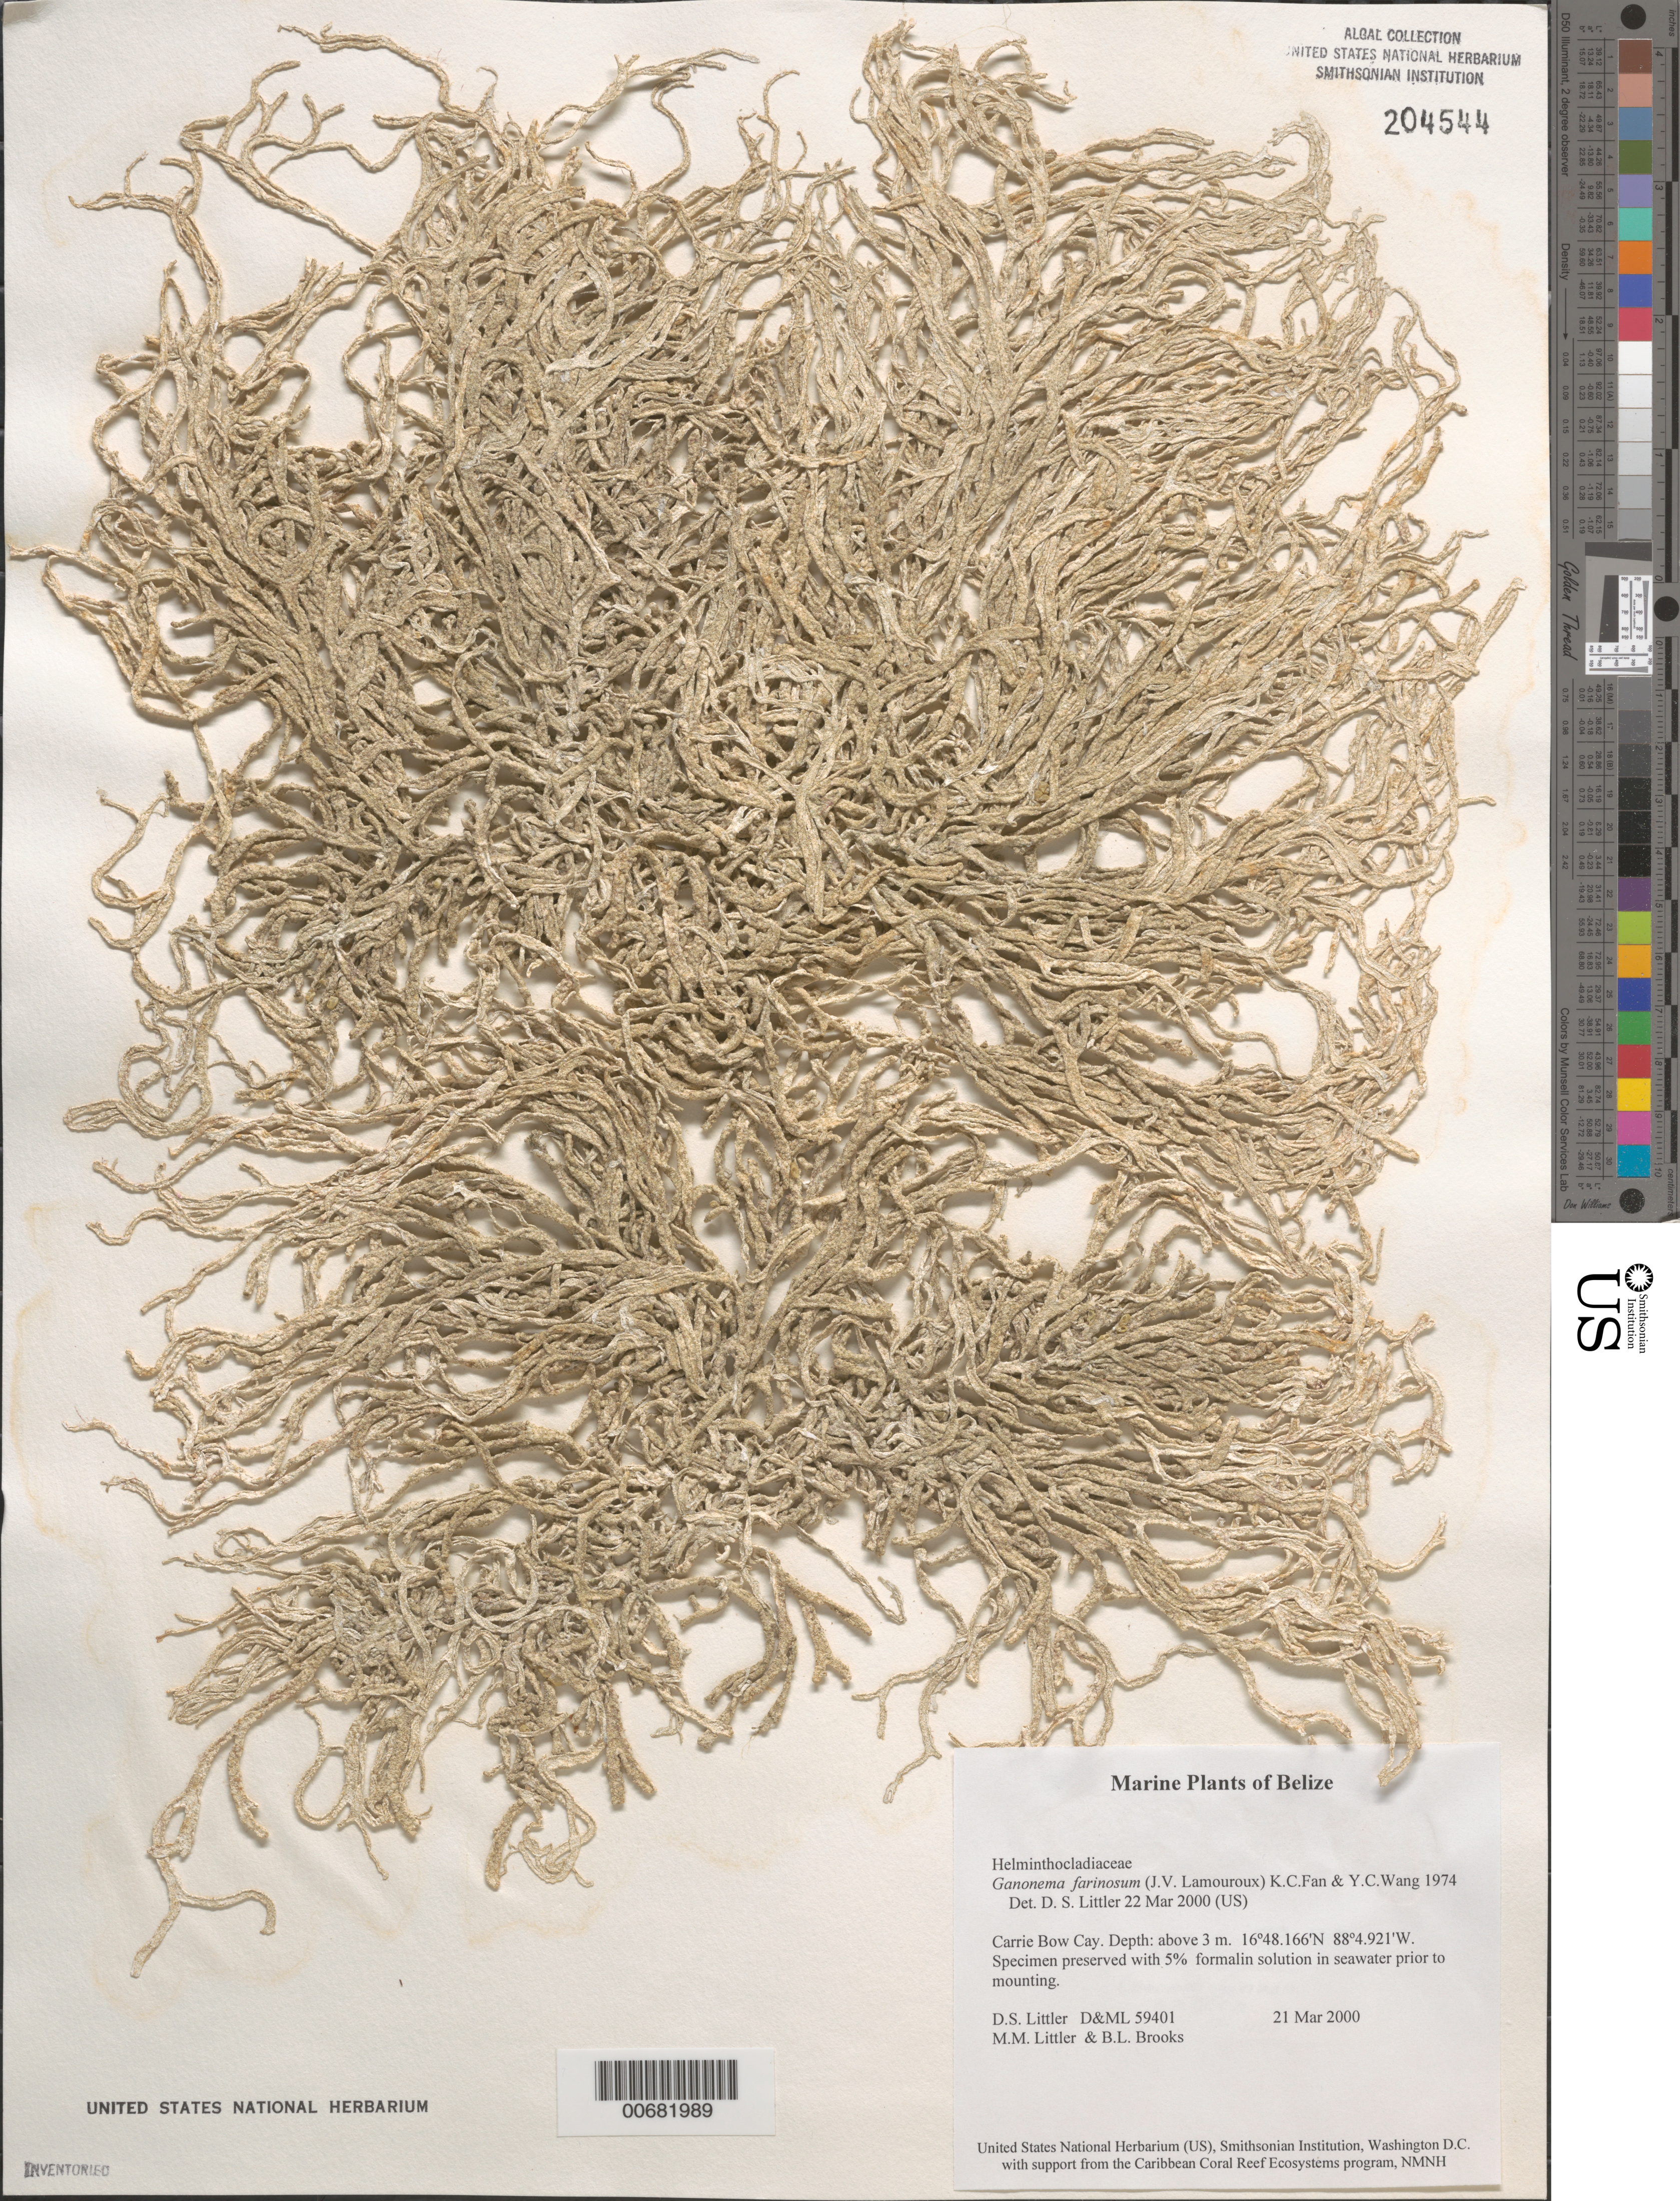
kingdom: Plantae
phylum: Rhodophyta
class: Florideophyceae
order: Nemaliales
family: Liagoraceae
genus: Ganonema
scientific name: Ganonema farinosum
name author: (J.V.Lamouroux) K.C. Fan & Yung C. Wang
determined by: Littler, D. S.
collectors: D. S. Littler, M. M. Littler & B. Brooks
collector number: D&ML 59401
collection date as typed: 21 Mar 2000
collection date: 2000-03-21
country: Belize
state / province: Stann Creek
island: Carrie Bow Cay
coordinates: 16 48.166'N, 88 4.921'W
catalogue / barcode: US 204544